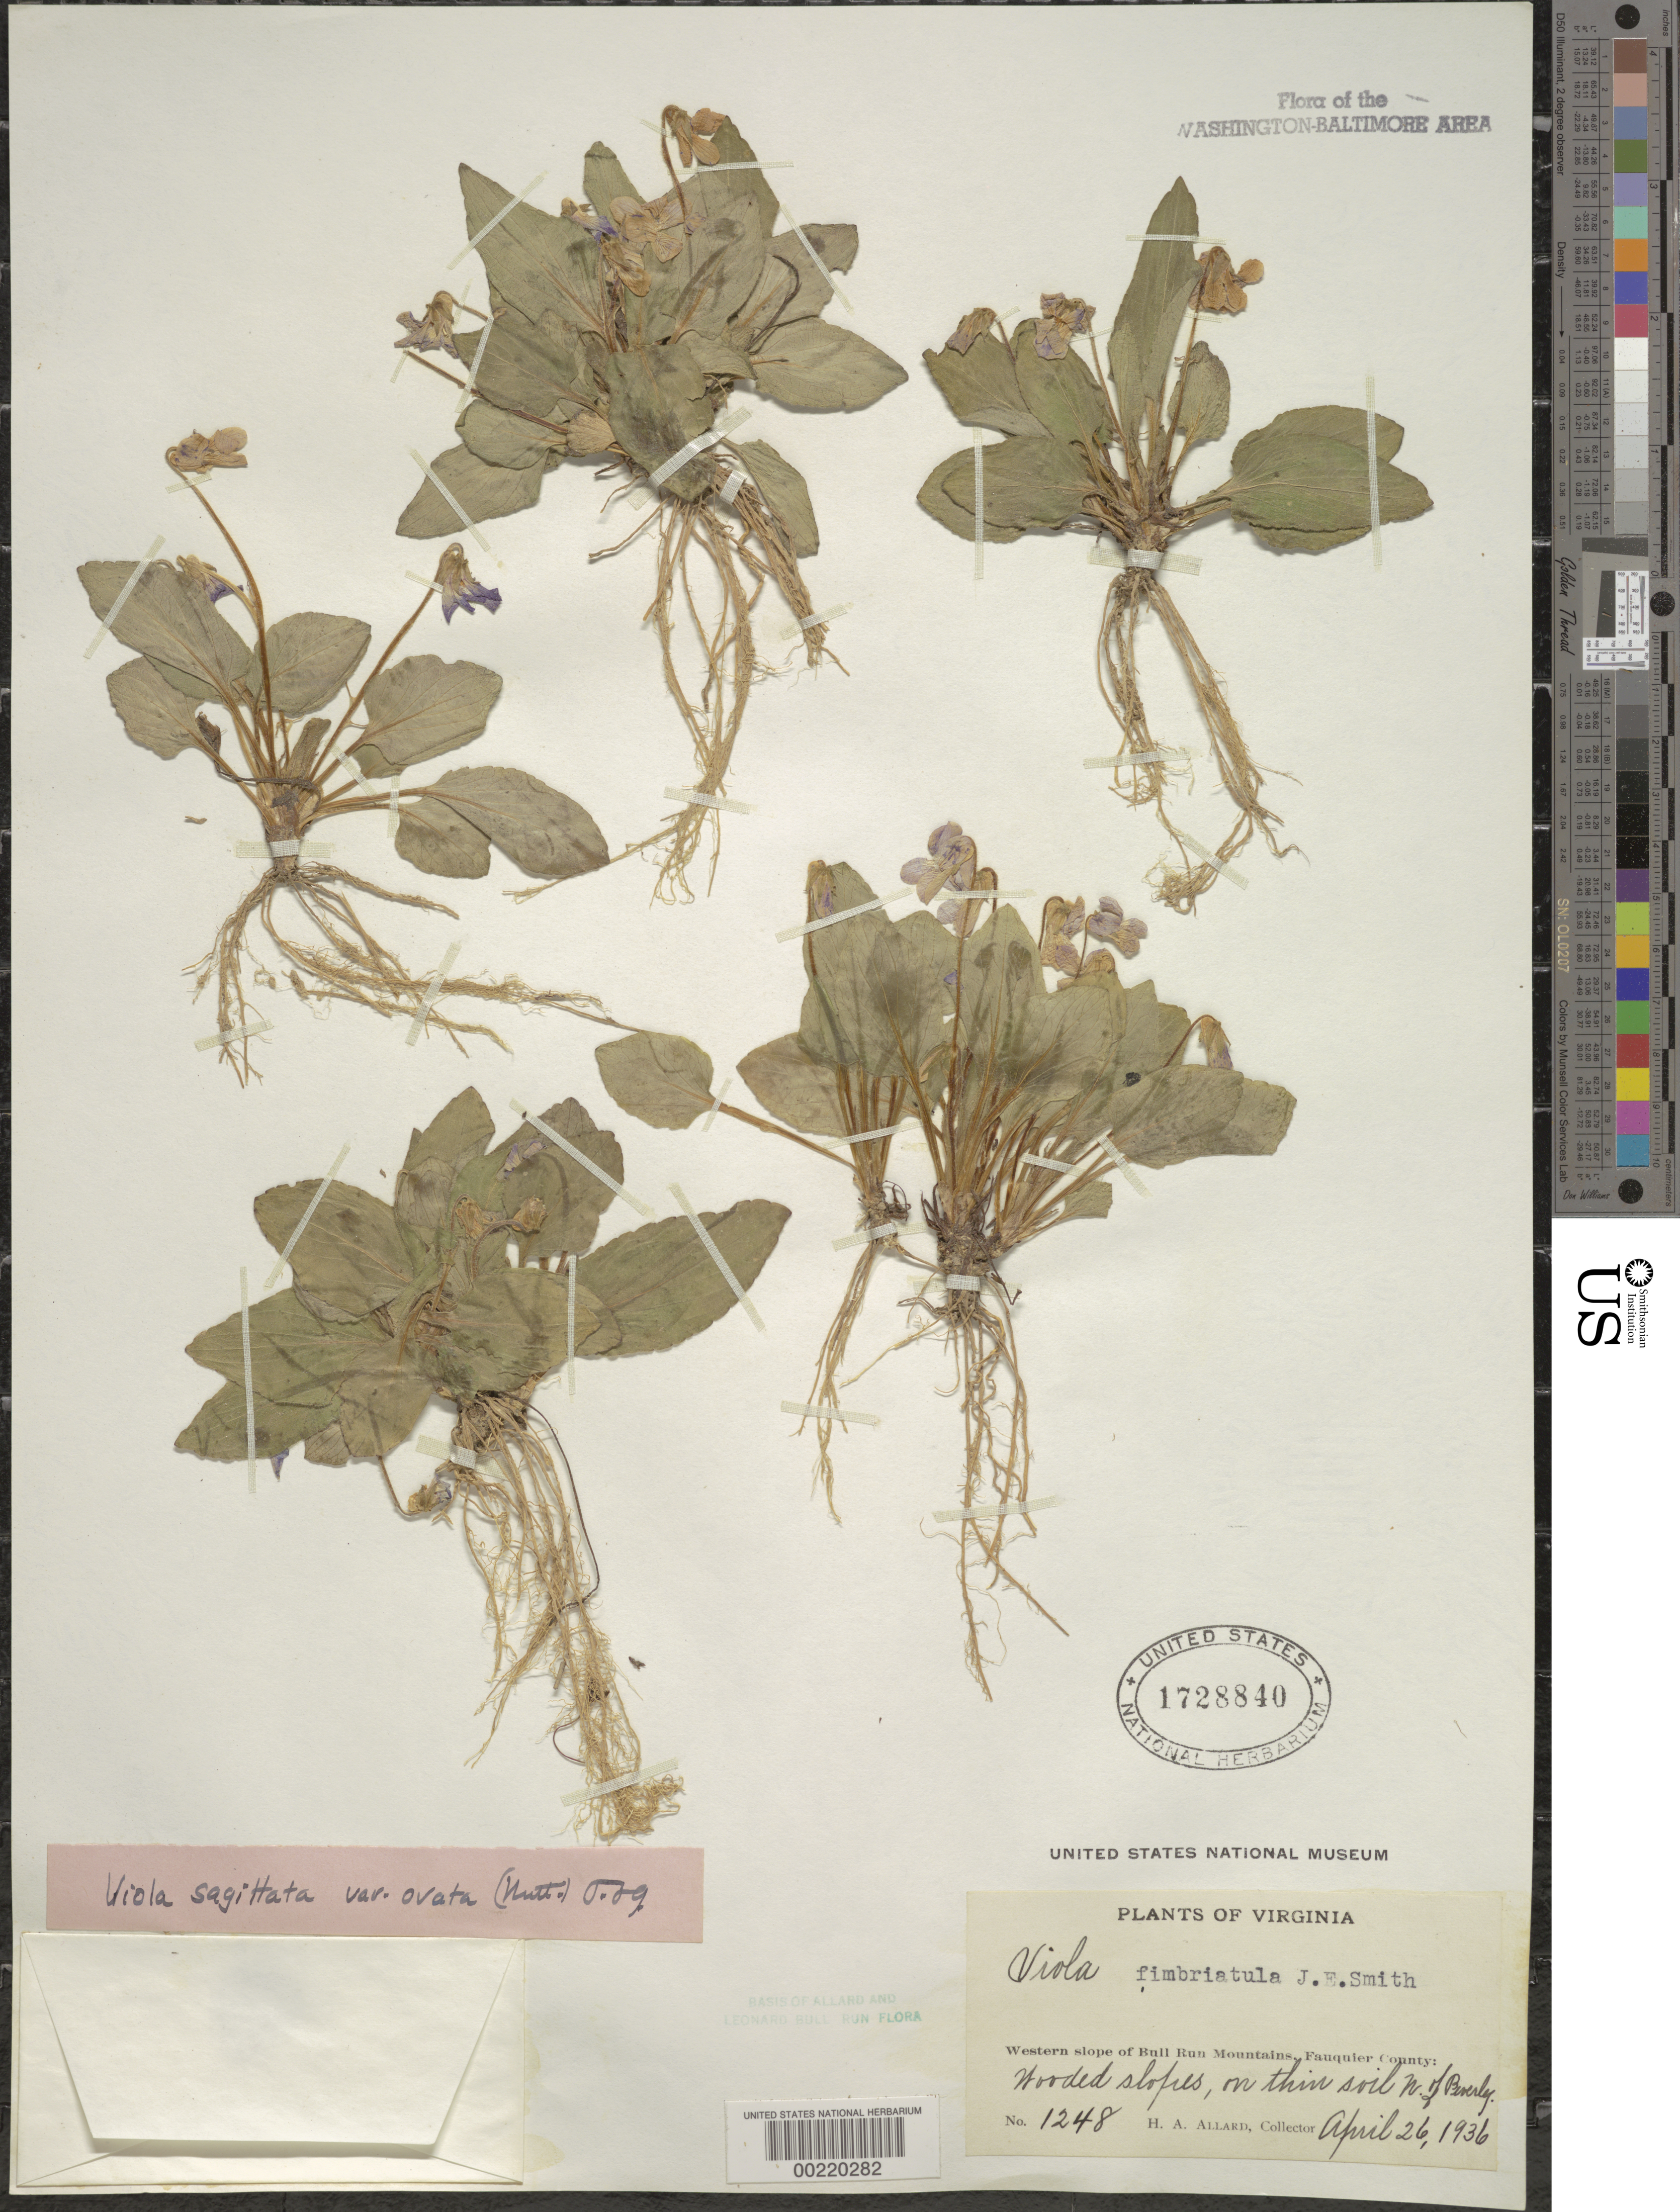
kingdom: Plantae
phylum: Tracheophyta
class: Magnoliopsida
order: Malpighiales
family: Violaceae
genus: Viola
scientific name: Viola sagittata var. ovata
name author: (Nutt.) Torr. & A. Gray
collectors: H. A. Allard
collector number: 1248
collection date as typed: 26 Apr 1936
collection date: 1936-04-26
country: United States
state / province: Virginia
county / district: Fauquier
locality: Western Slope of Bull Run Mountains, North of Beverley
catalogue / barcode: US 1728840